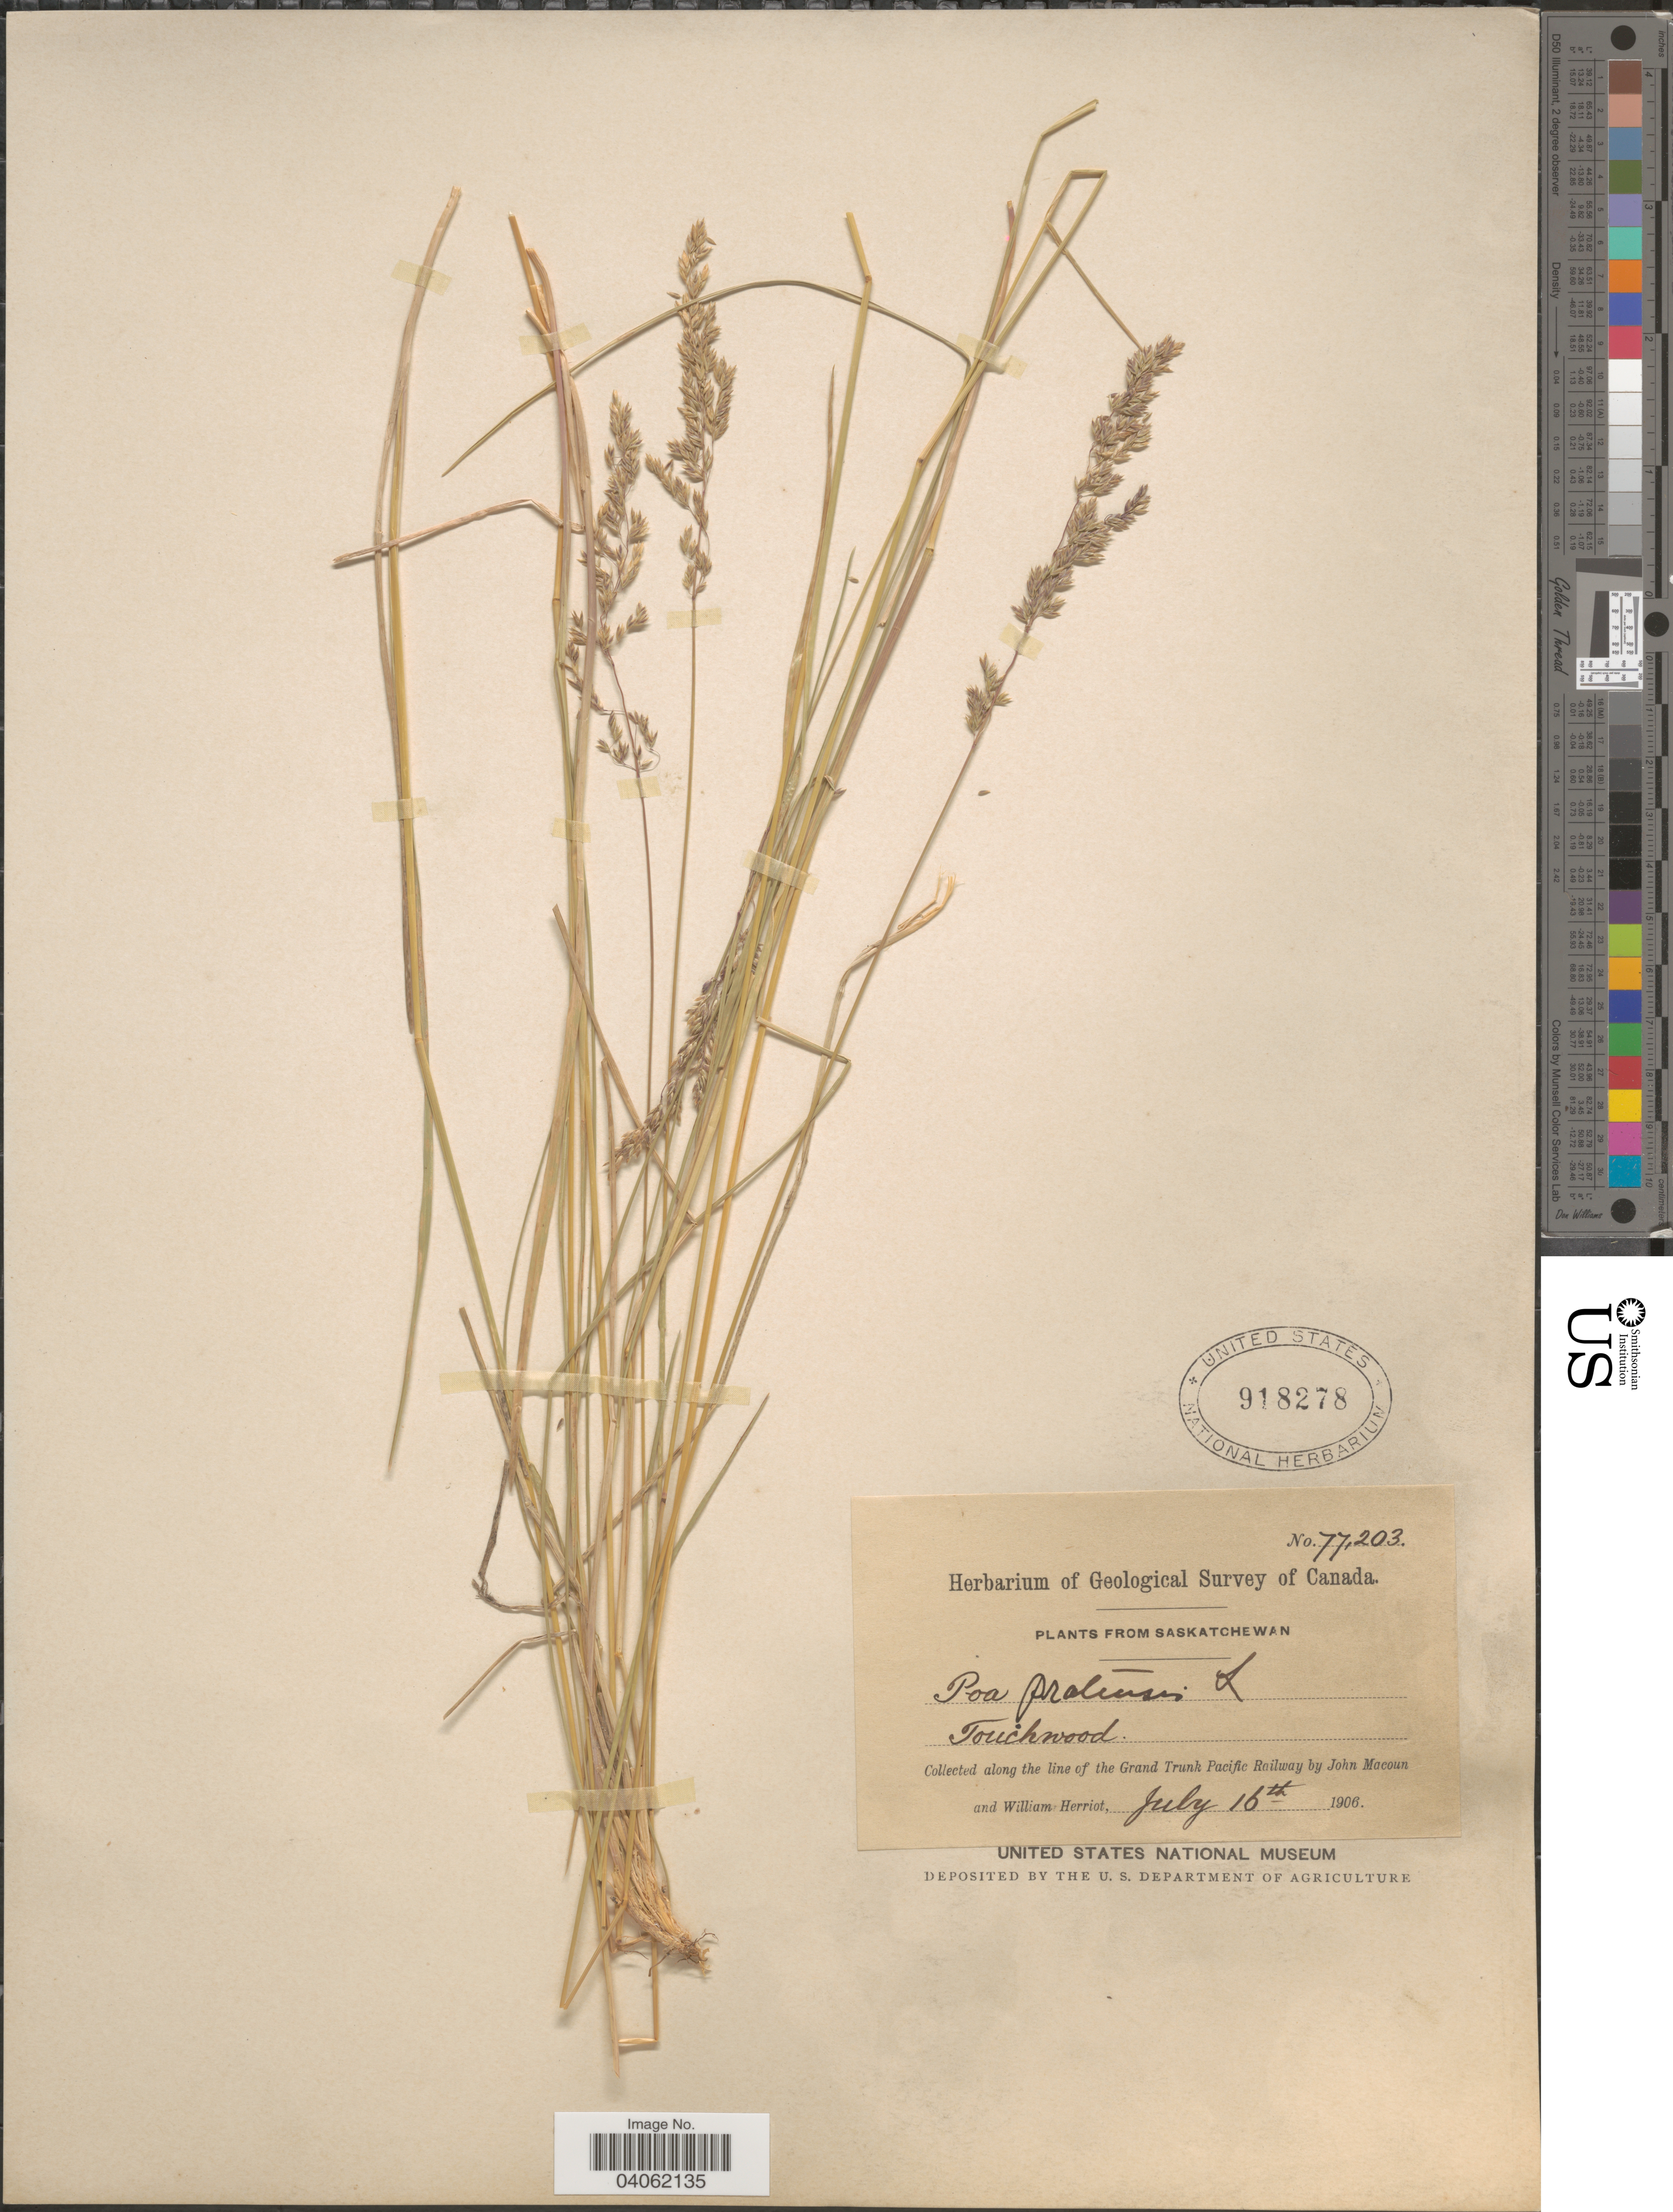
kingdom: Plantae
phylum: Tracheophyta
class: Liliopsida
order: Poales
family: Poaceae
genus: Poa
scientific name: Poa pratensis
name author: L.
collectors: J. Macoun & W. Herriot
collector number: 77203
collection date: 1906-07-16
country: Canada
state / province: Saskatchewan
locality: Touchwood. Along the line of the Grand Trunk Pacific Railway.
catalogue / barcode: US 918278